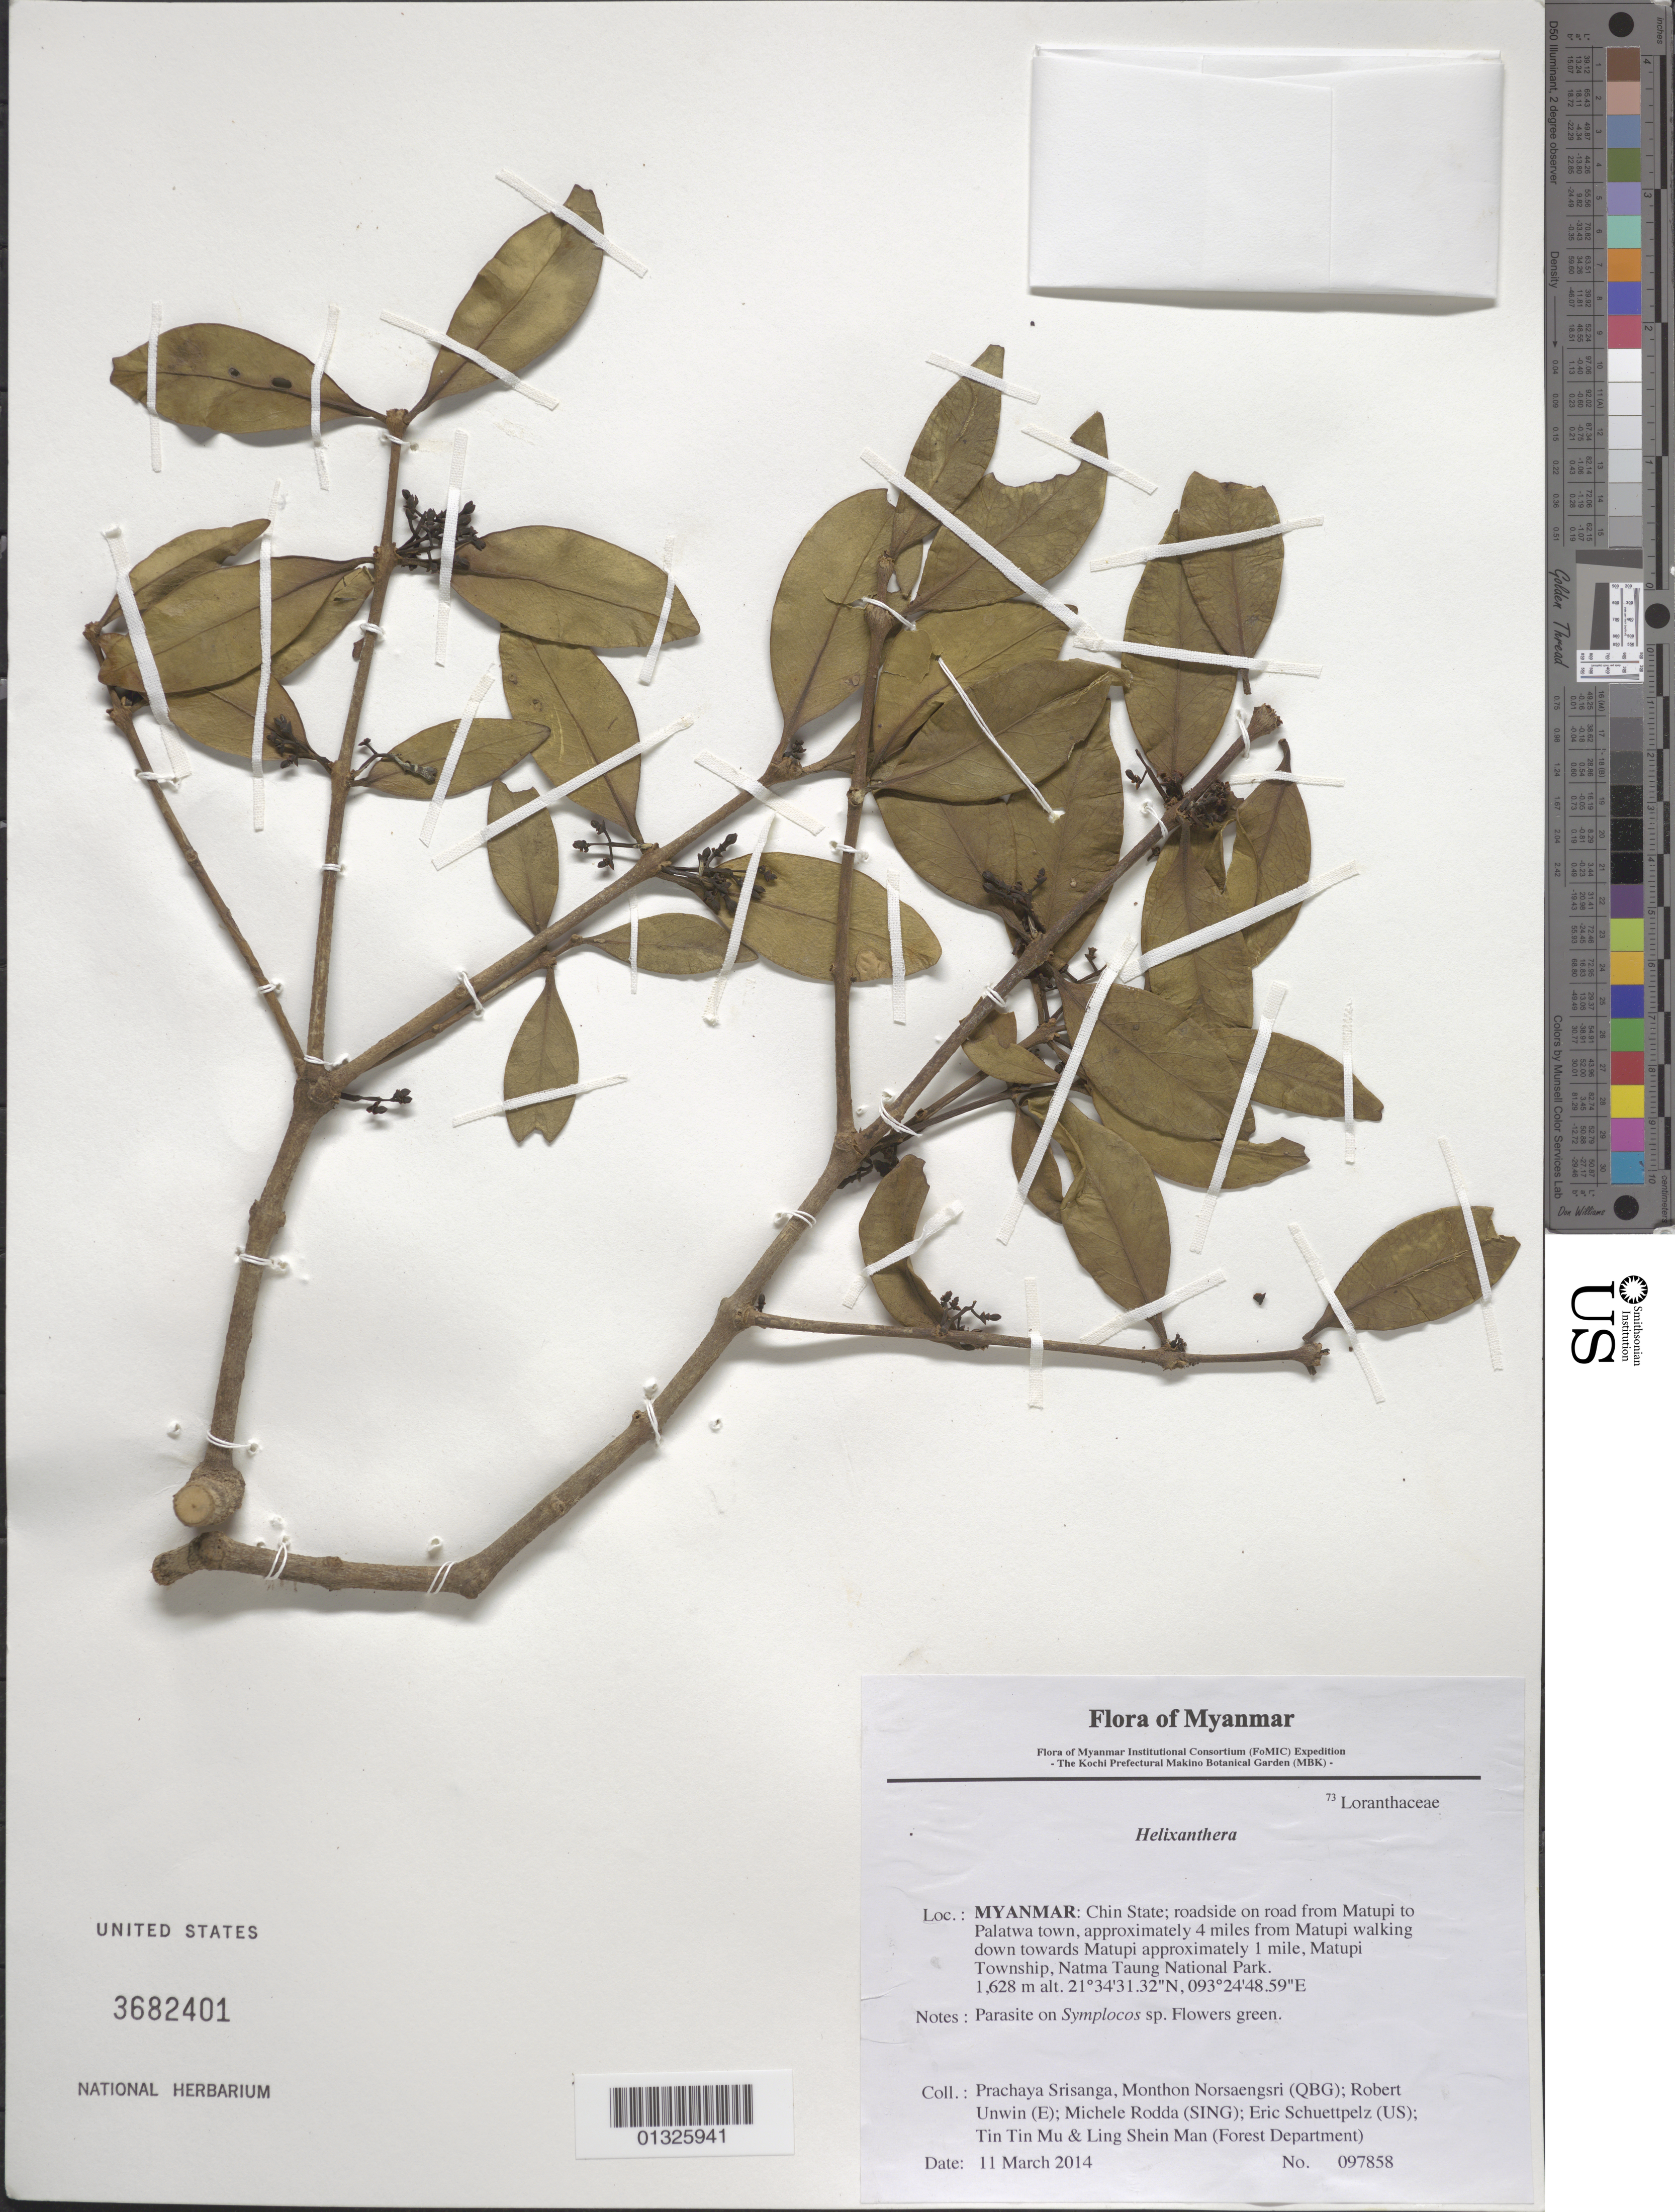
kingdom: Plantae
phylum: Tracheophyta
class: Magnoliopsida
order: Santalales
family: Loranthaceae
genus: Helixanthera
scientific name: Helixanthera sp.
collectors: P. Srisanga, M. Norsaengsri, R. Unwin, M. Rodda, E. Schuettpelz, Tin Tin Mu & Ling Shein Man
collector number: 97858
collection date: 2014-03-11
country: Myanmar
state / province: Chin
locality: Roadside on road from Matupi to Palatwa town, approximately 4 miles from Matupi walking down towards Matupi approximately 1 mile, Matupi Township, Natma Taung National Park.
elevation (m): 1628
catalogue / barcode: US 3682401